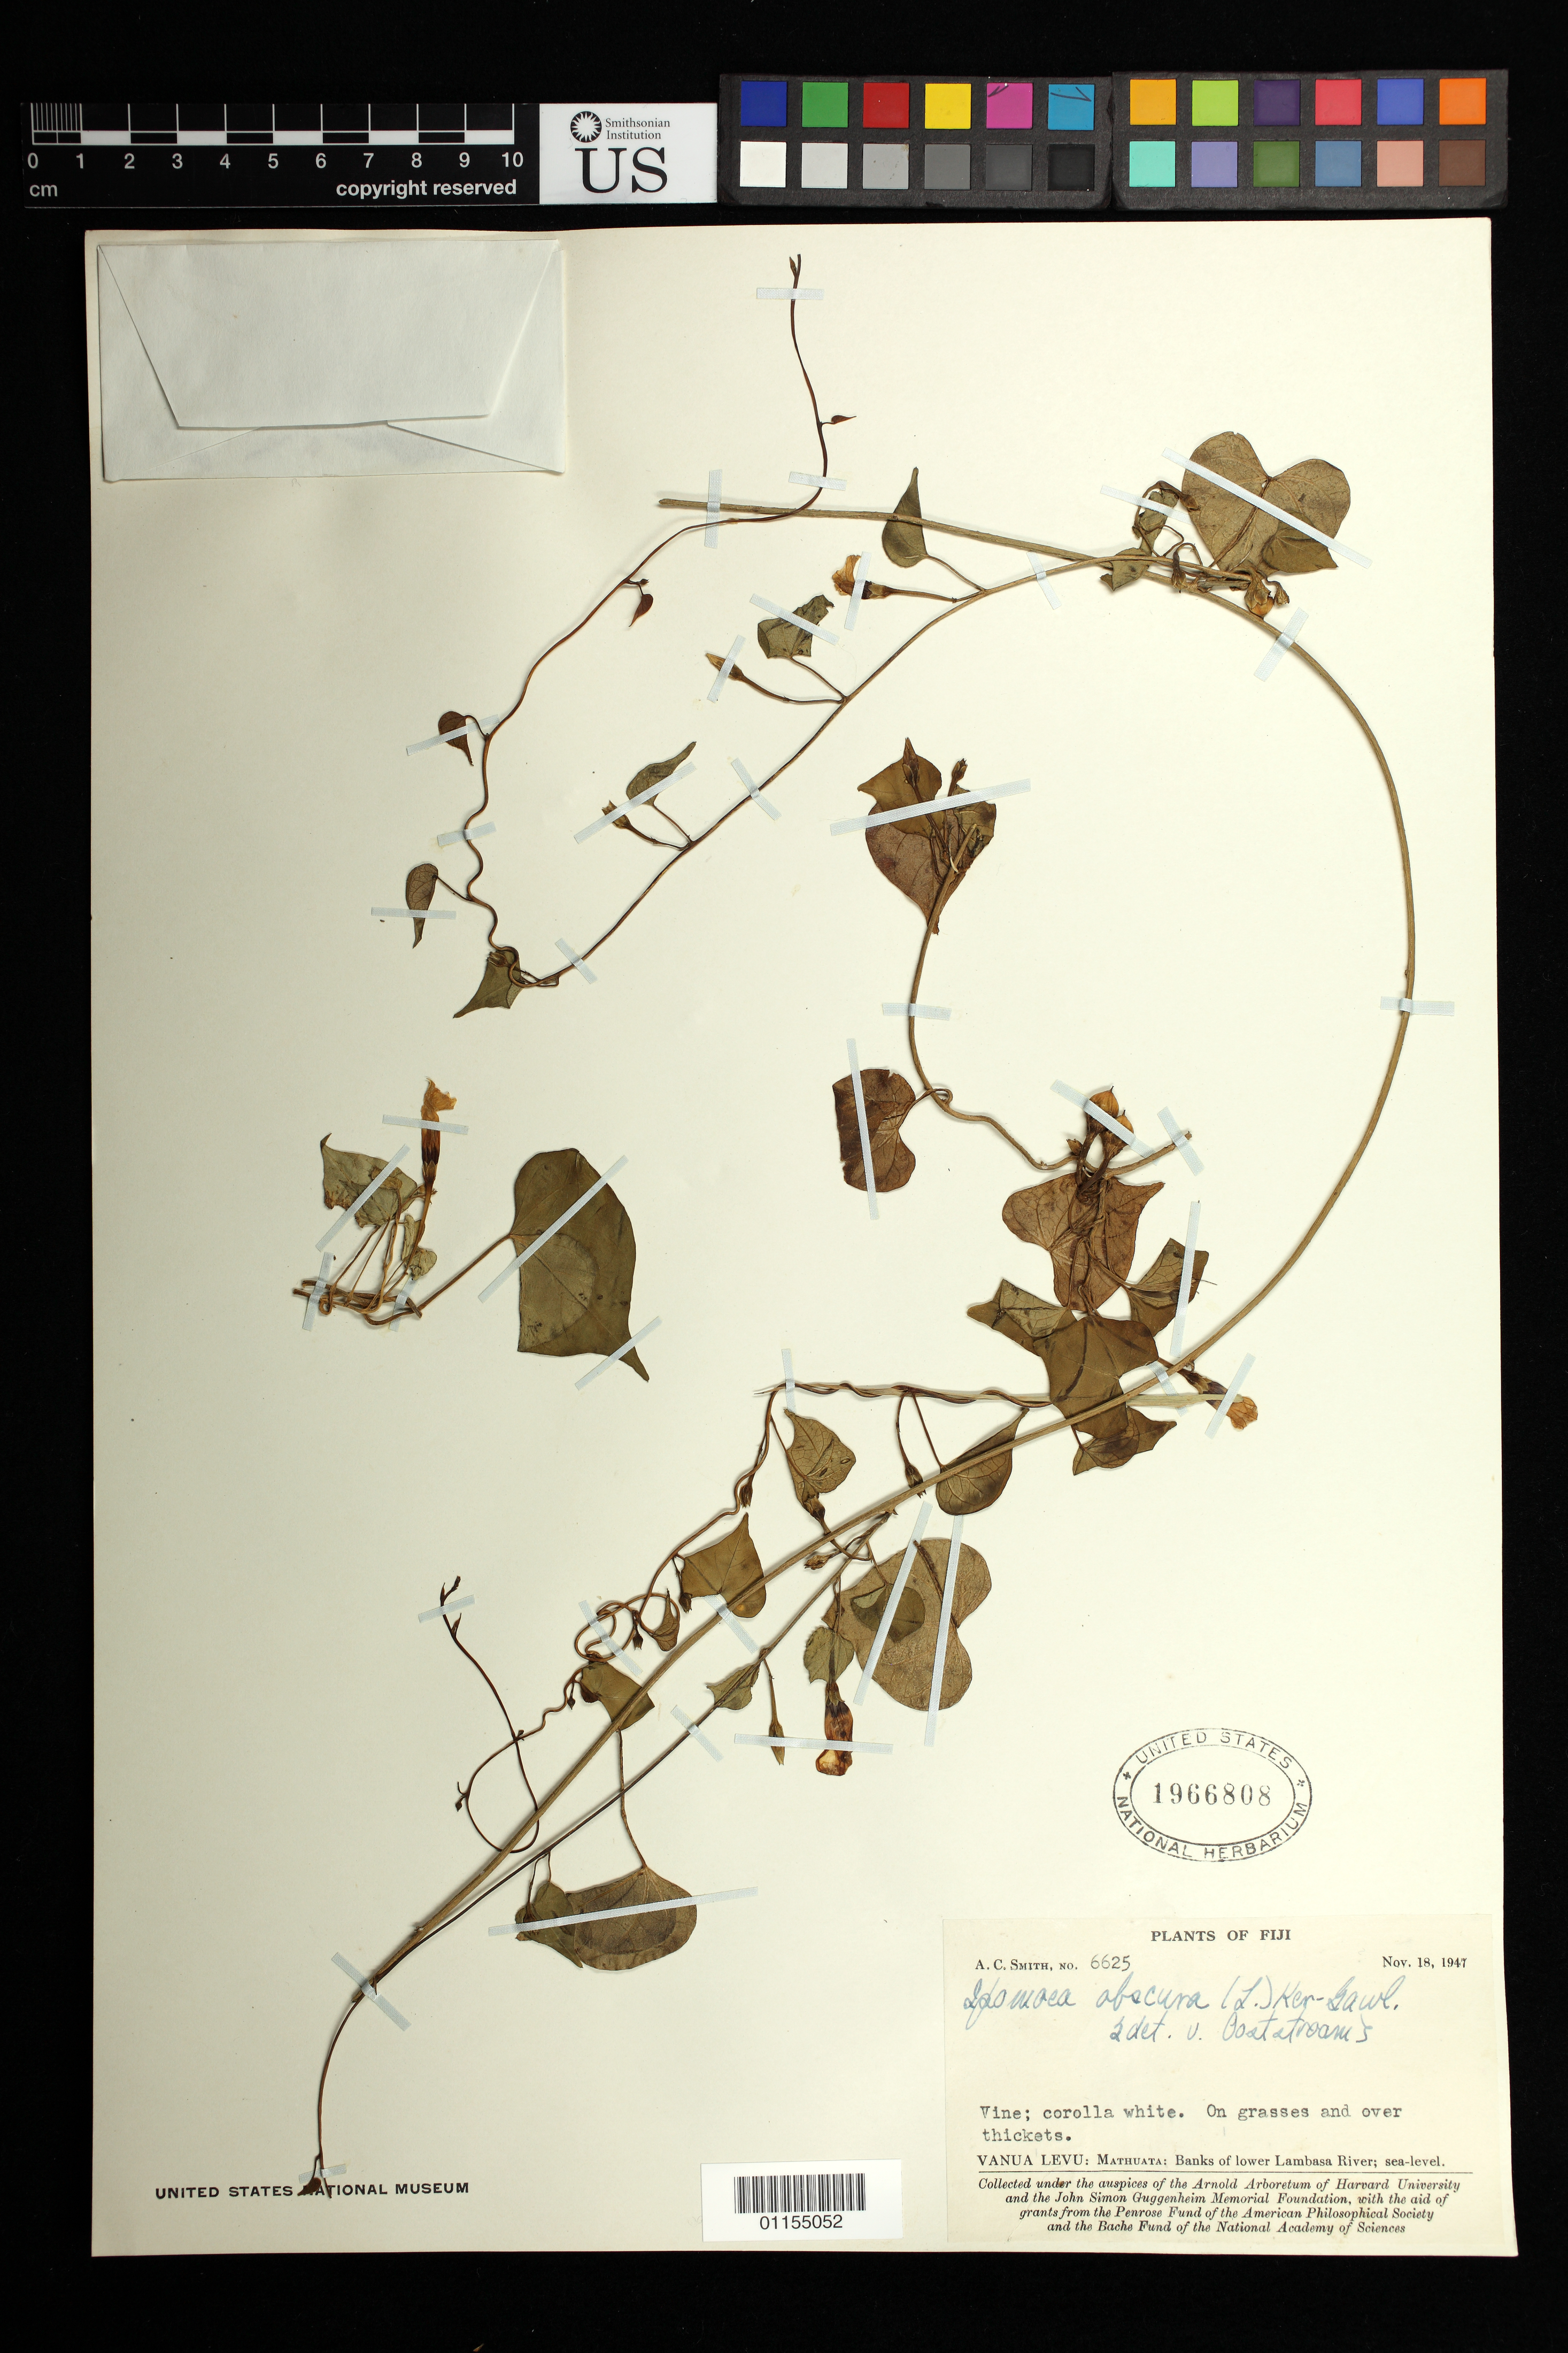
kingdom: Plantae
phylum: Tracheophyta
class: Magnoliopsida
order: Solanales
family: Convolvulaceae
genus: Ipomoea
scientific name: Ipomoea obscura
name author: (L.) Ker Gawl.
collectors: A. C. Smith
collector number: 6625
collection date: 1947-11-18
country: Fiji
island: Macuata-i-wai [Mathuata-i-wai]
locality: Mathuata, banks of lower Lambasa River; sea-level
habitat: On grasses and over thickets.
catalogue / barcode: US 1966808